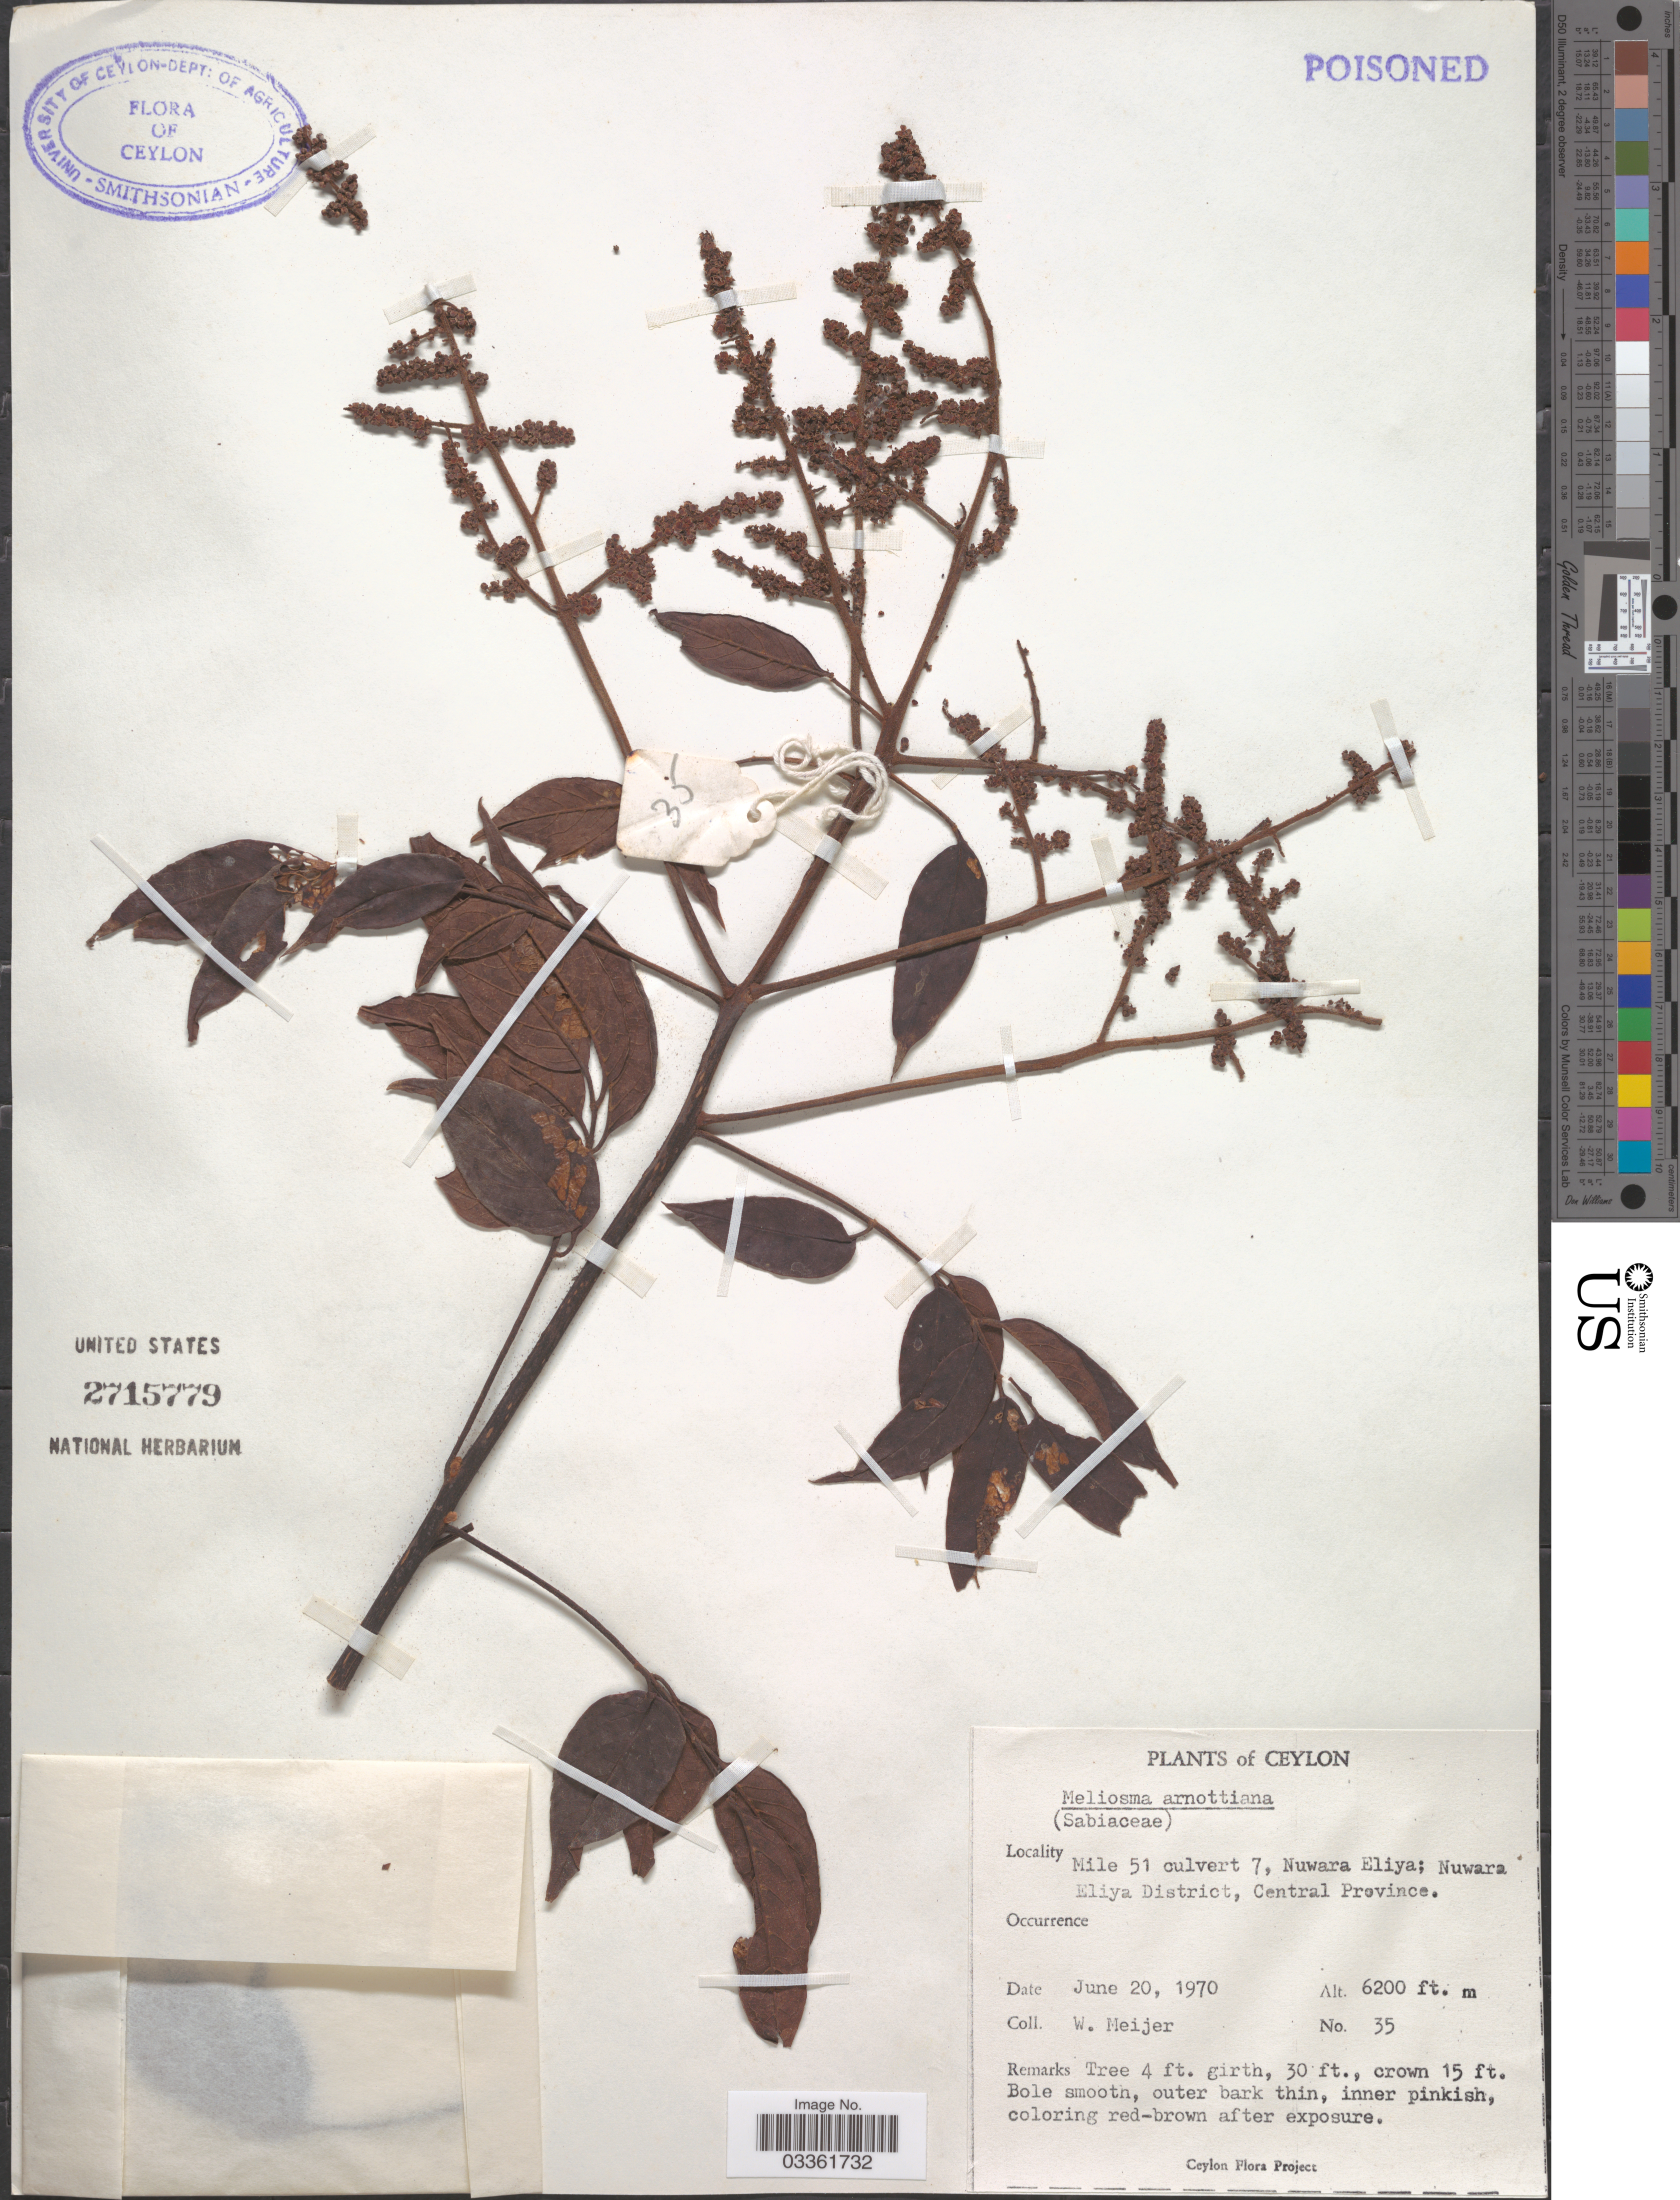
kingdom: Plantae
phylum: Tracheophyta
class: Magnoliopsida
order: Proteales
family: Sabiaceae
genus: Meliosma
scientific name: Meliosma microcarpa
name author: Craib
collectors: W. Meijer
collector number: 35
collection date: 1970-06-20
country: Sri Lanka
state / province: Central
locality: Ceylon. Mile 51 culvert 7, Nuwara Eliya; Nuwara Eliya District.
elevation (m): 1890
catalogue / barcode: US 2715779